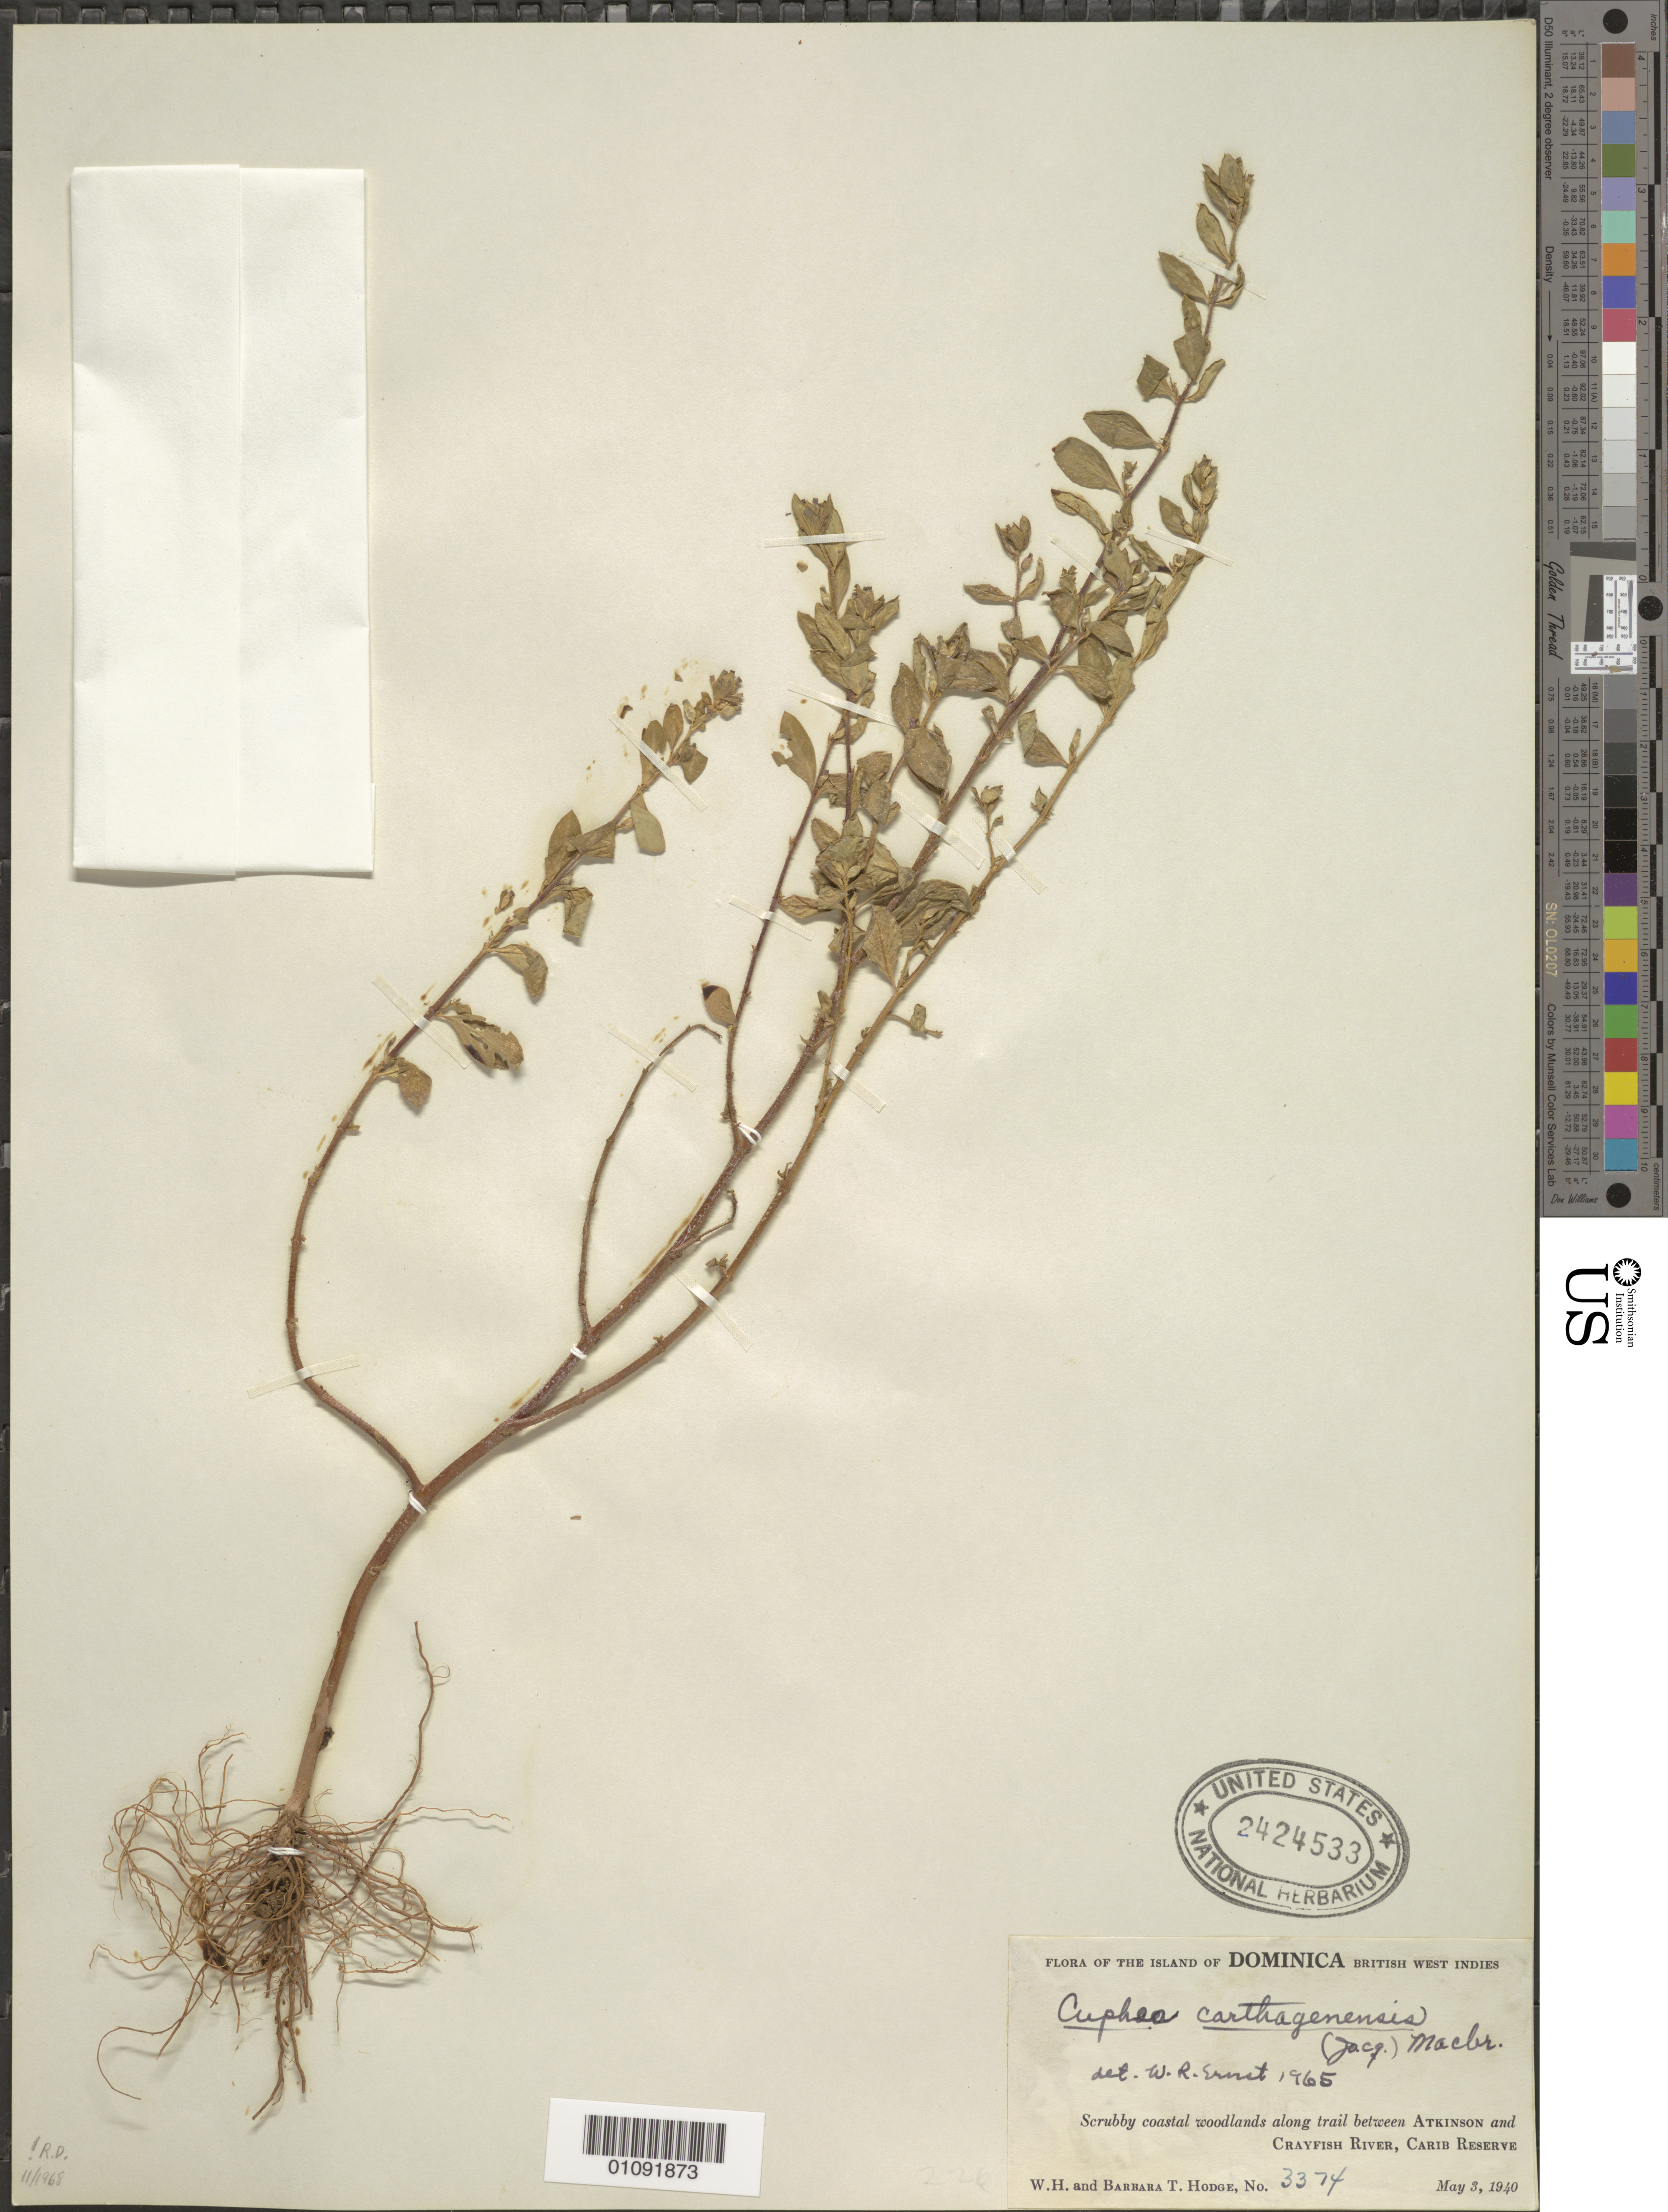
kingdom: Plantae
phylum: Tracheophyta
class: Magnoliopsida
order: Myrtales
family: Lythraceae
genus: Cuphea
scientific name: Cuphea carthagenensis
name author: (Jacq.) J.F. Macbr.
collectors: W. Hodge & B. Hodge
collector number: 3374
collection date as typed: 03 May 1940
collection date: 1940-05-03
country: Dominica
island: Dominica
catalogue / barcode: US 2424533